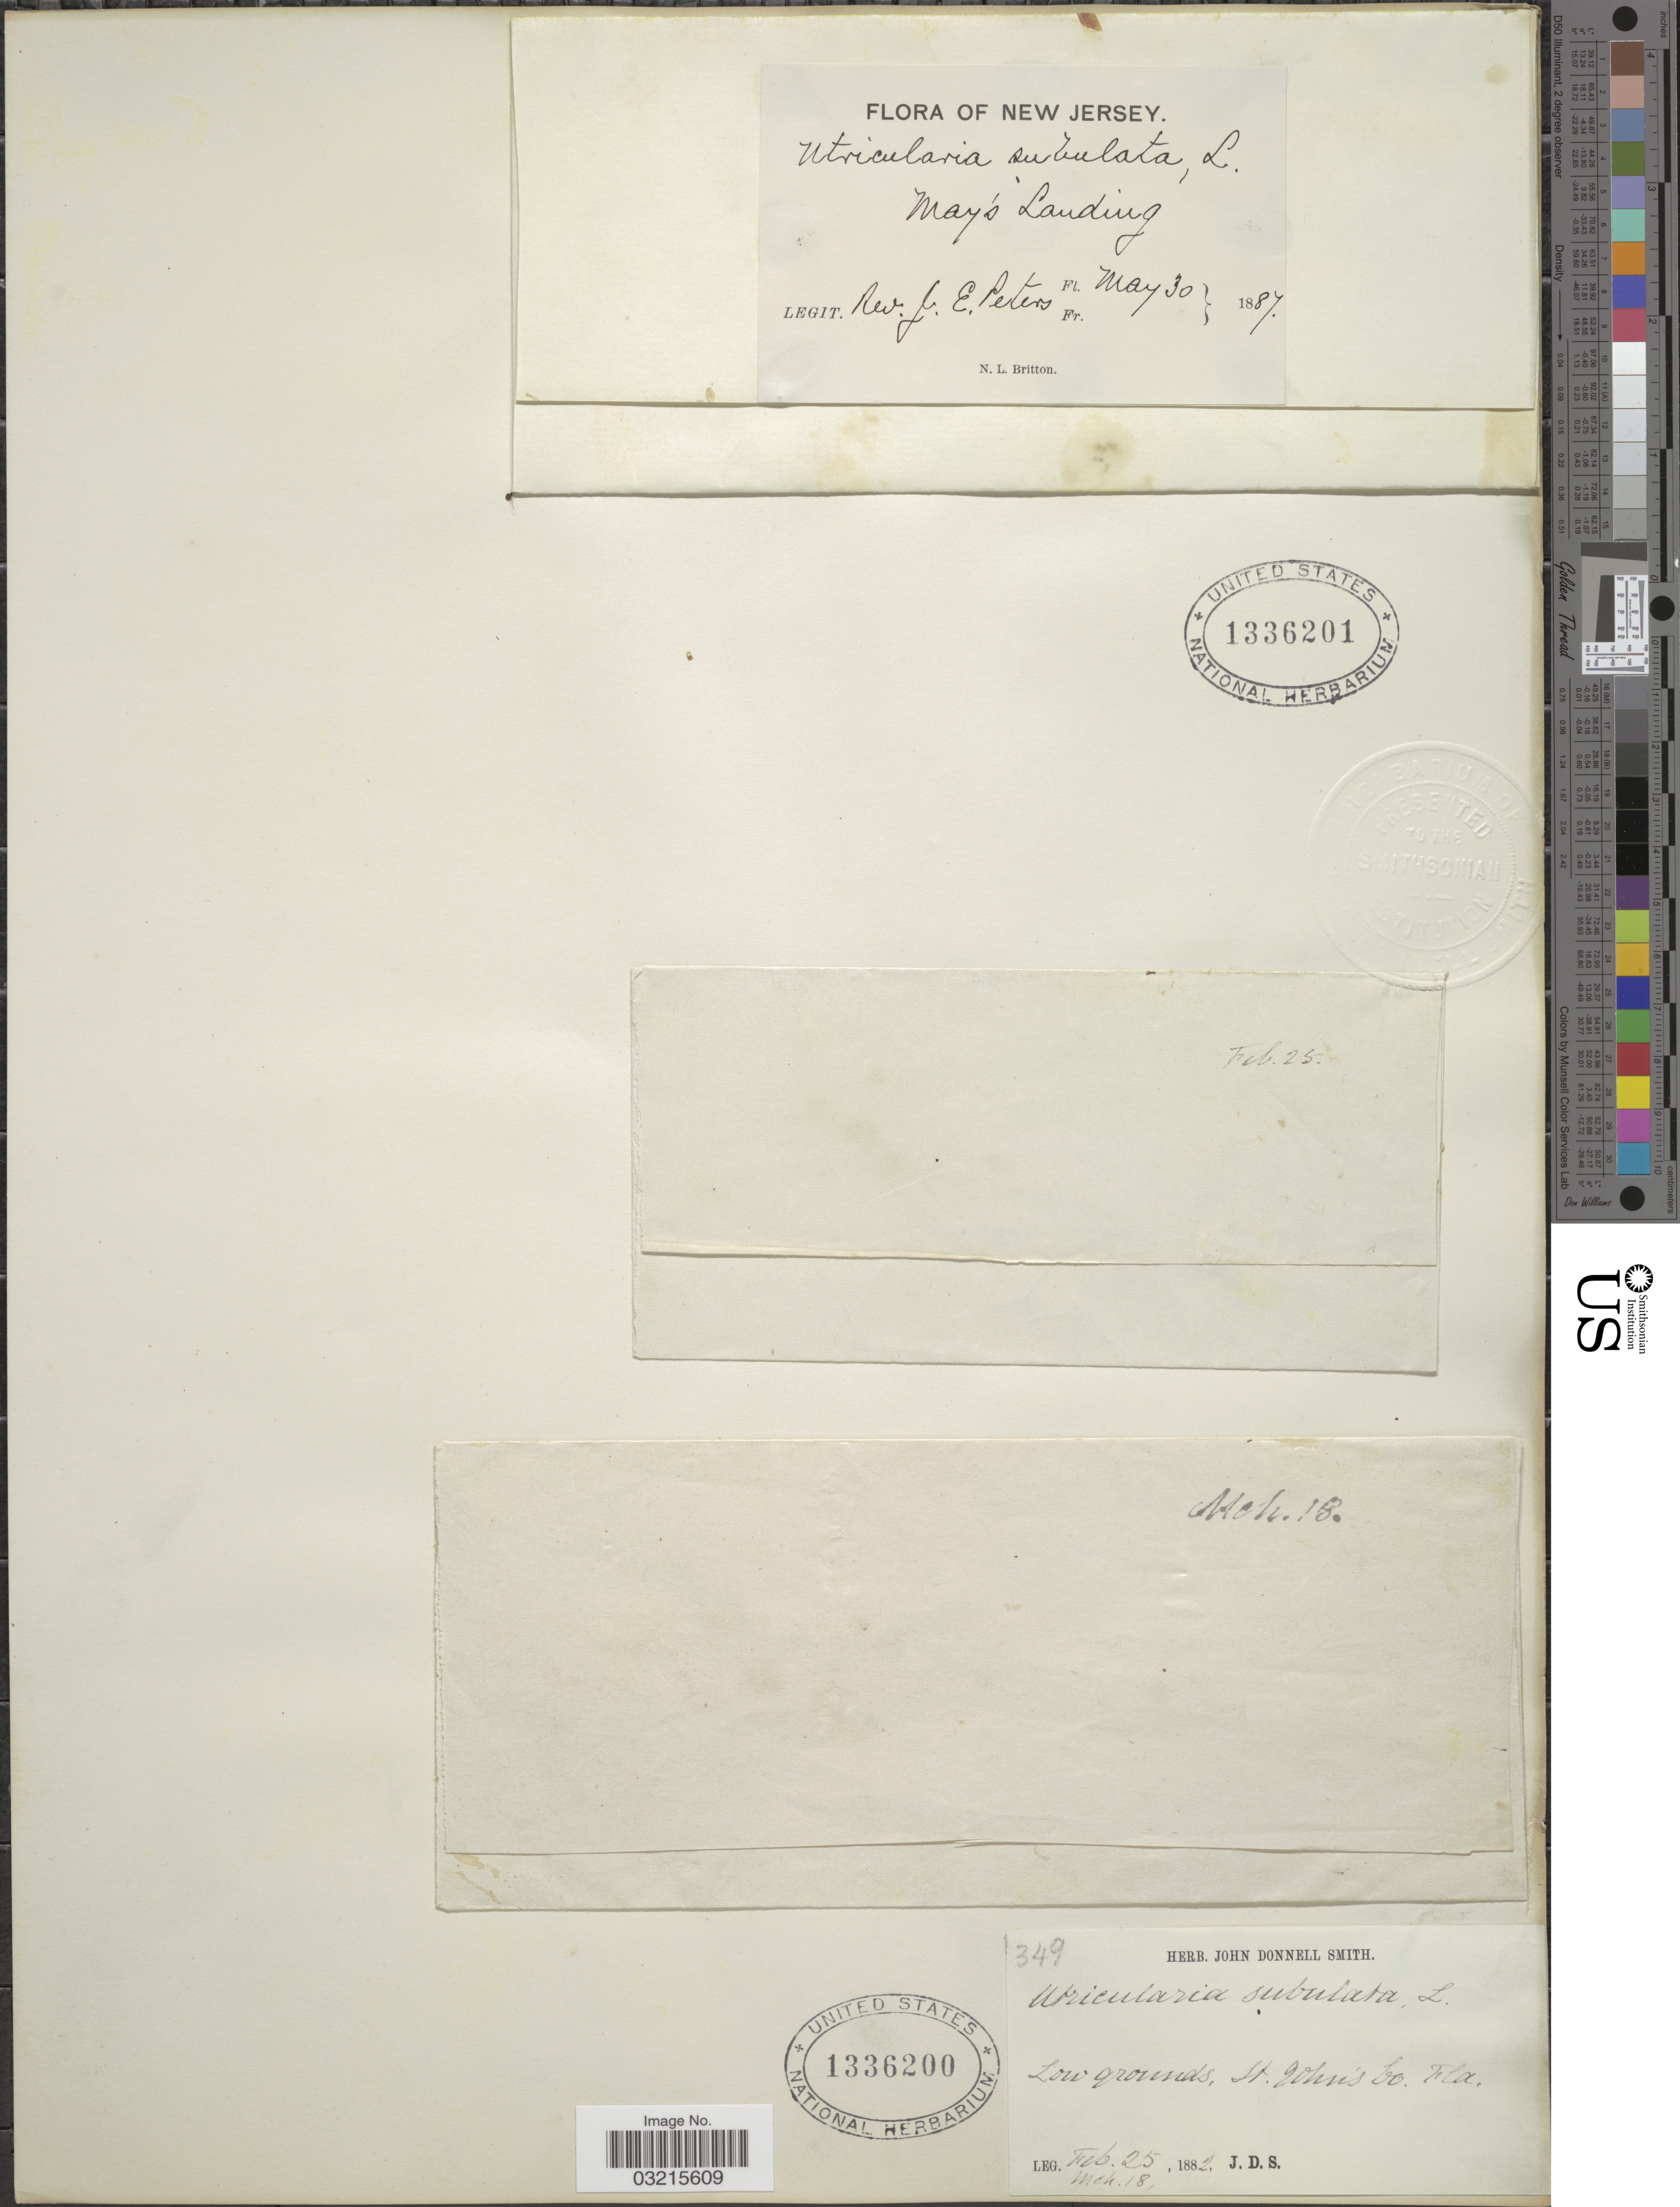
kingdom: Plantae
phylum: Tracheophyta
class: Magnoliopsida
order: Lamiales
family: Lentibulariaceae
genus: Utricularia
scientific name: Utricularia subulata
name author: L.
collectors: J. Donnell Smith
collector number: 349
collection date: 1882-02-25/1882-03-18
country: United States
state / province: Florida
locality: St. John's Co.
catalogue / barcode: US 1336200